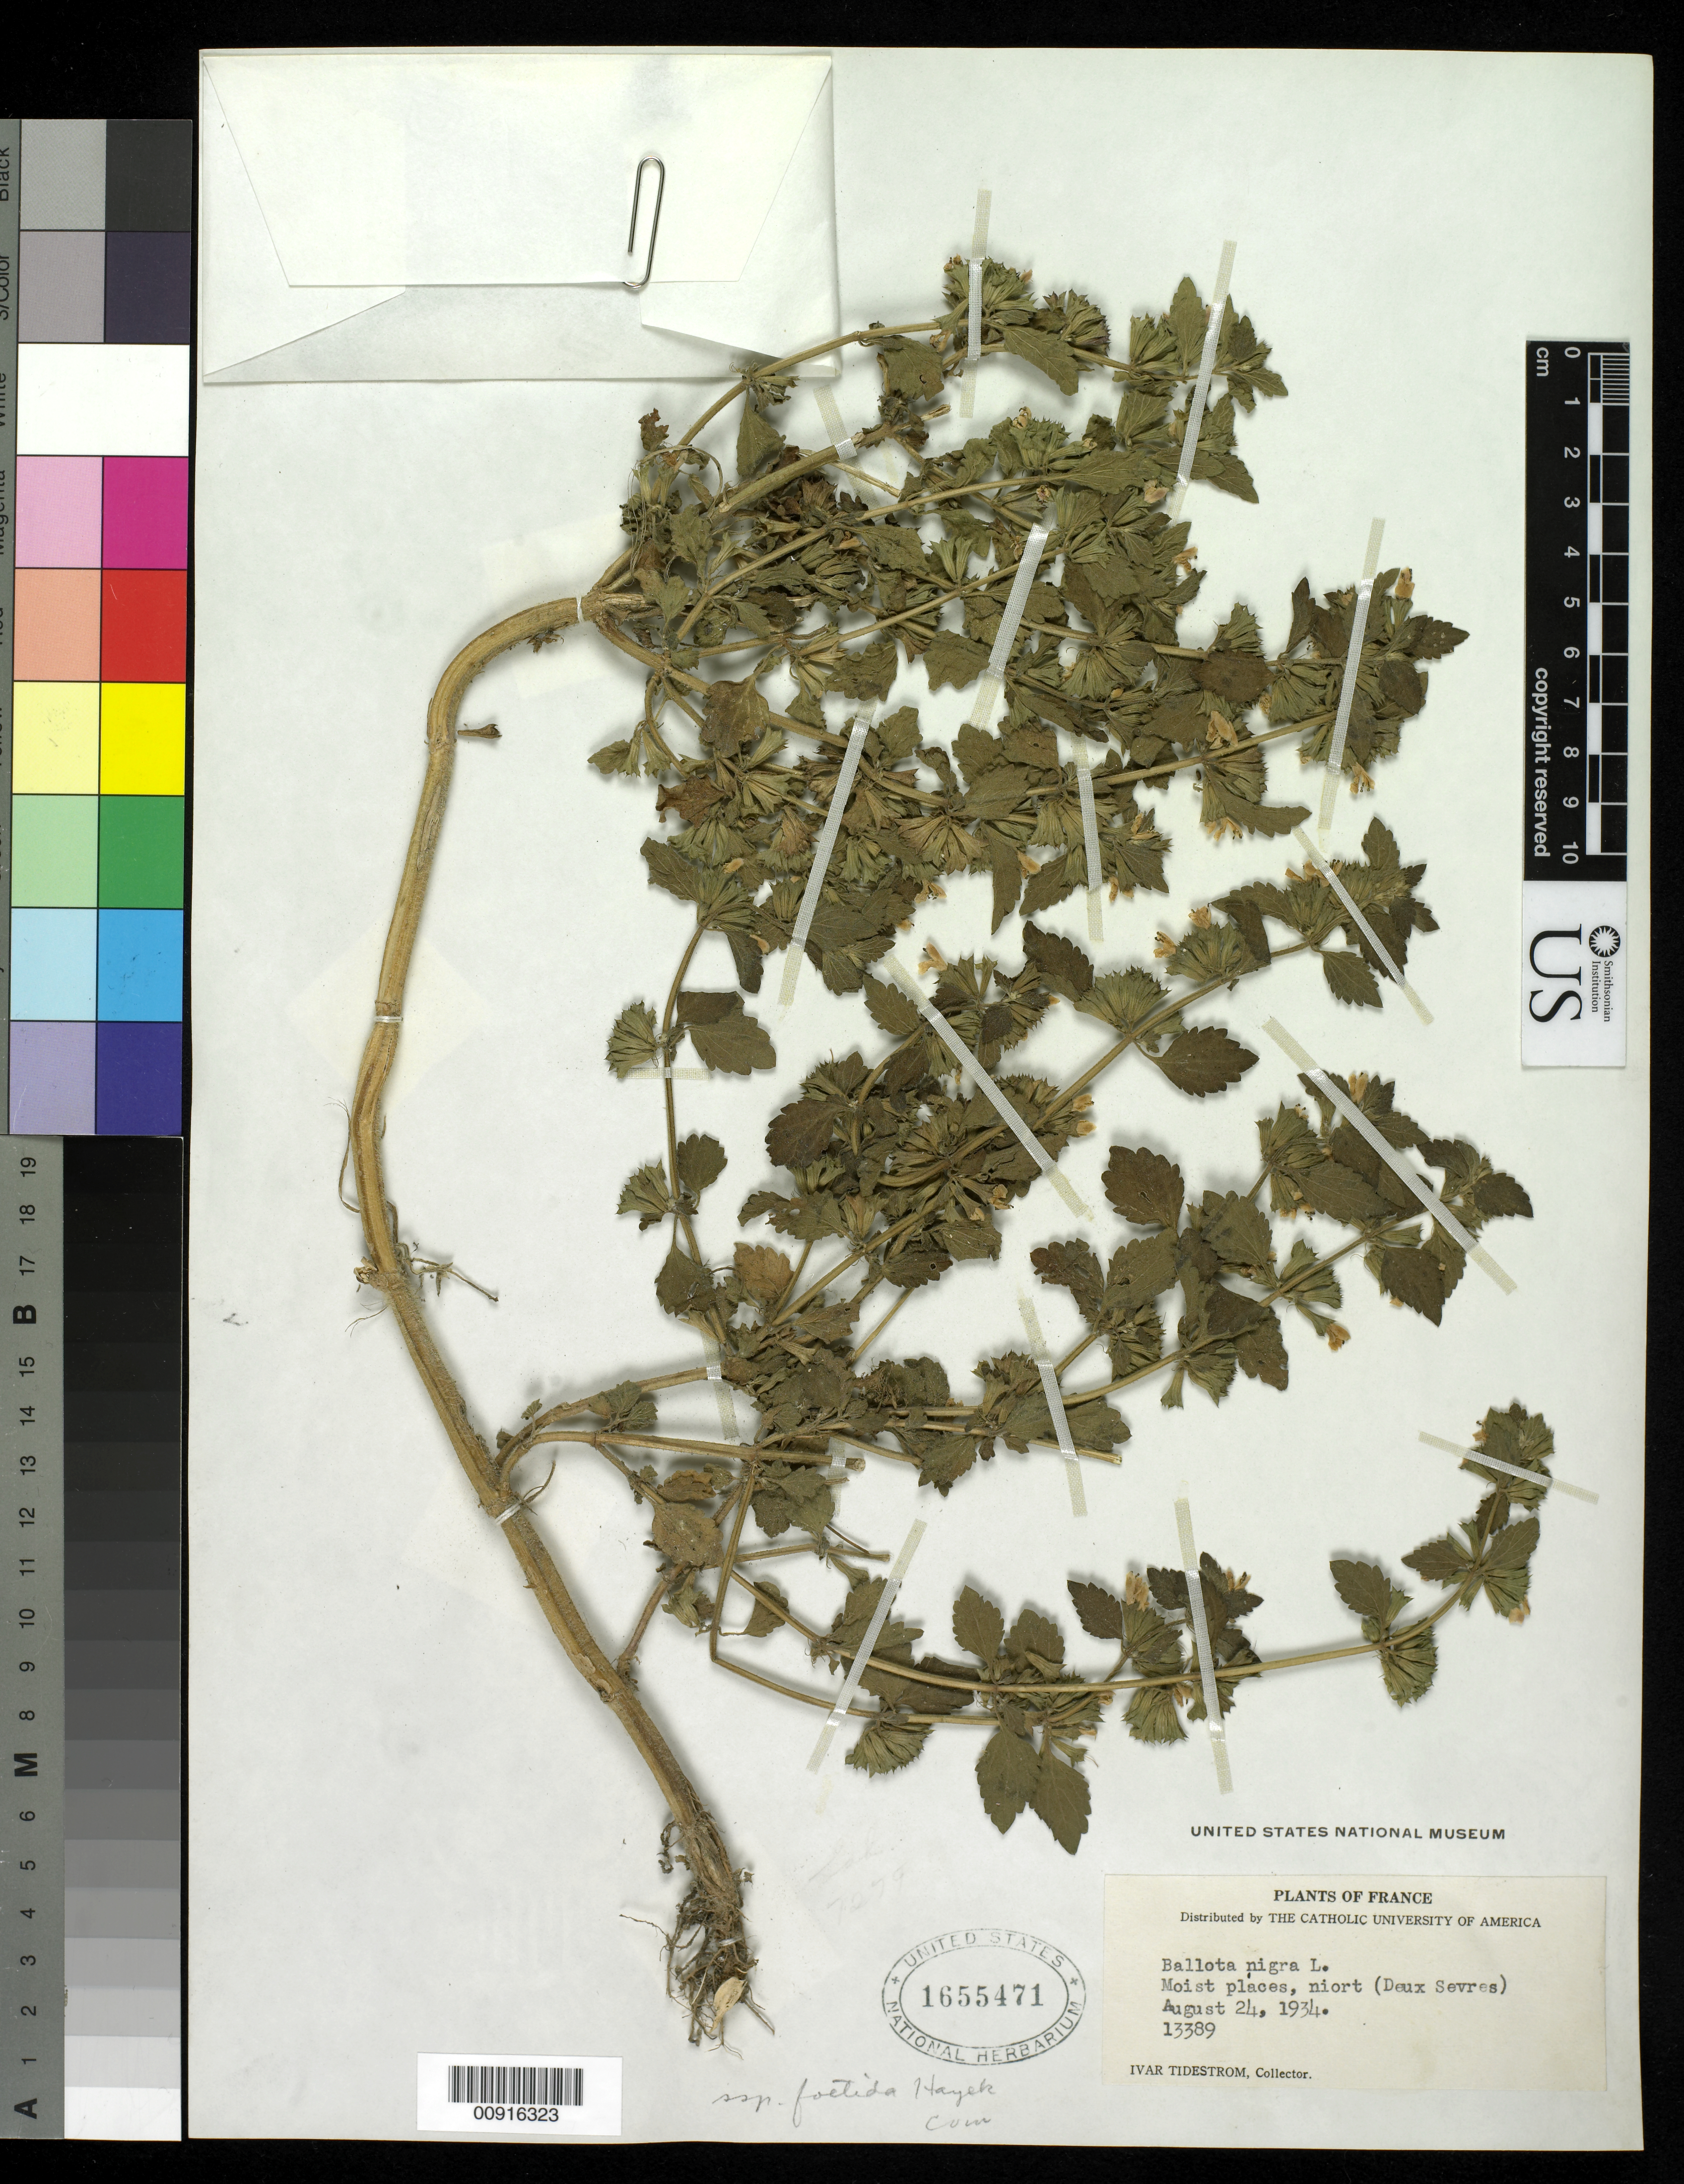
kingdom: Plantae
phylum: Tracheophyta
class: Magnoliopsida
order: Lamiales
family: Lamiaceae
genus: Ballota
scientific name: Ballota nigra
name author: L.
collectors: I. F. Tidestrom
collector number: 13389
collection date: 1934-08-24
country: France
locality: Deux Sevres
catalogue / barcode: US 1655471